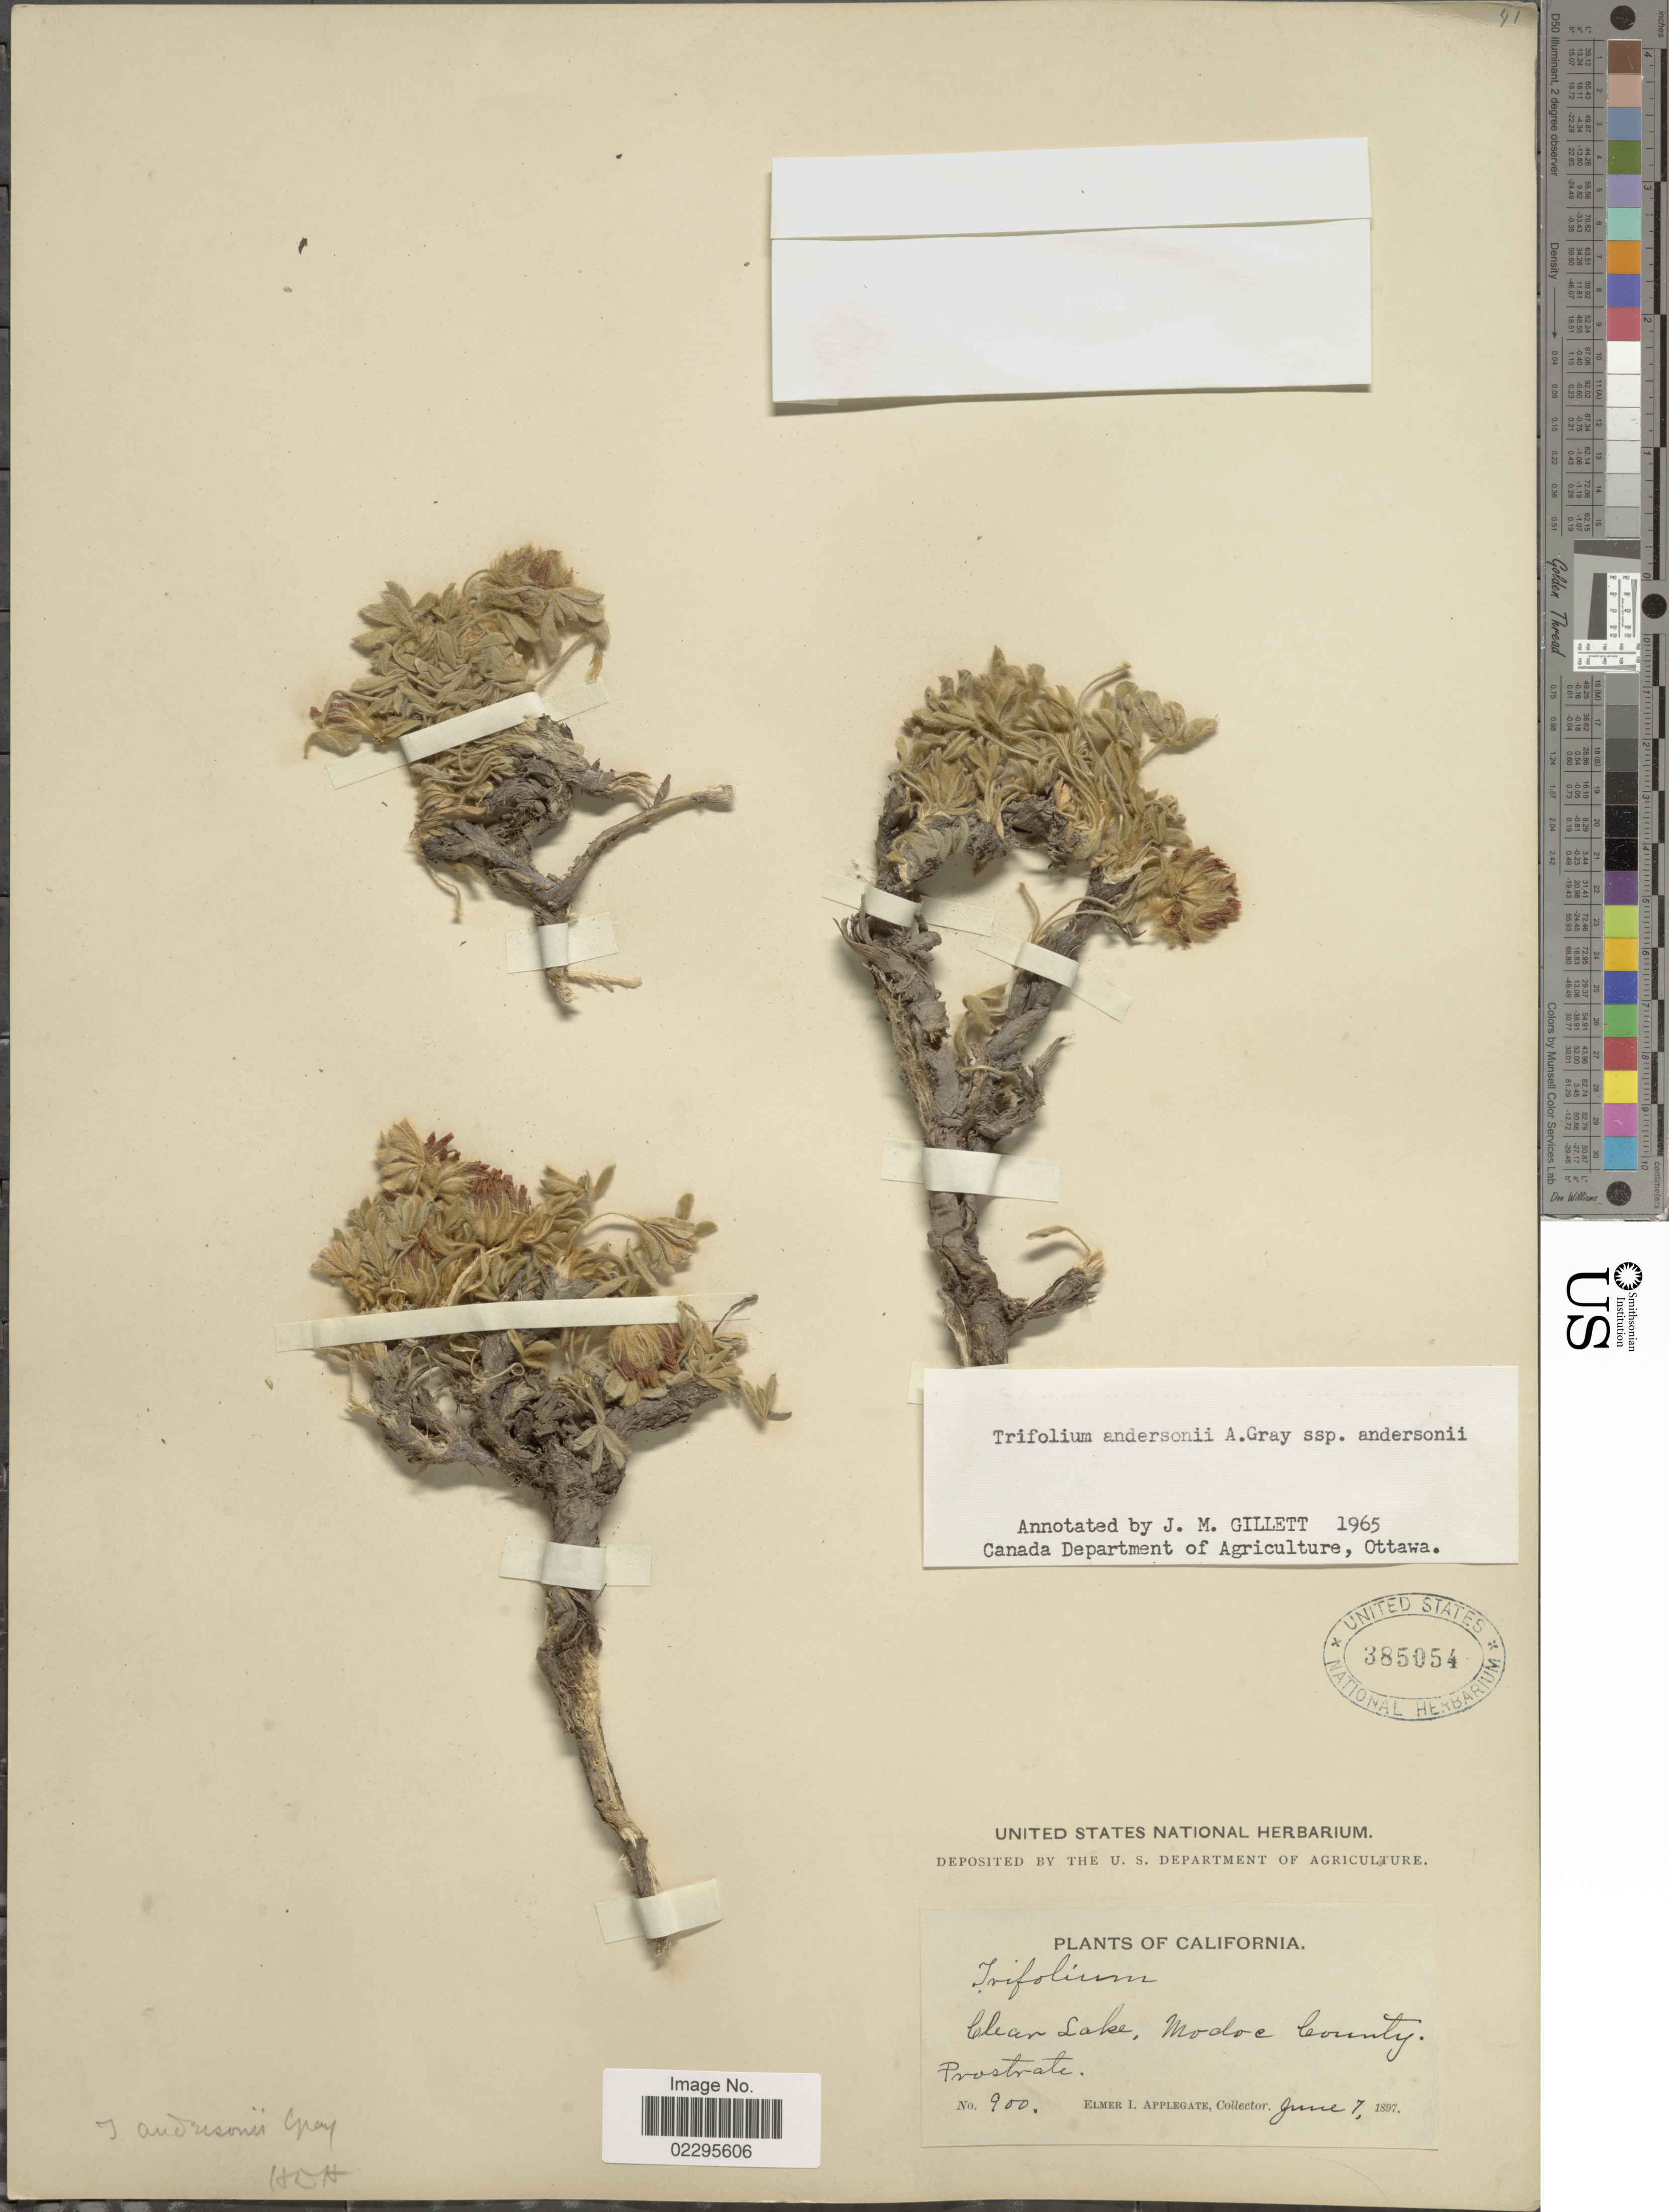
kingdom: Plantae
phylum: Tracheophyta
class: Magnoliopsida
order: Fabales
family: Fabaceae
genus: Trifolium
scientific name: Trifolium andersonii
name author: A. Gray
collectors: E. I. Applegate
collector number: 900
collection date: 1897-06-07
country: United States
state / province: California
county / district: Modoc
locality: Clear Lake, Modoc County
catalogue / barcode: US 385054